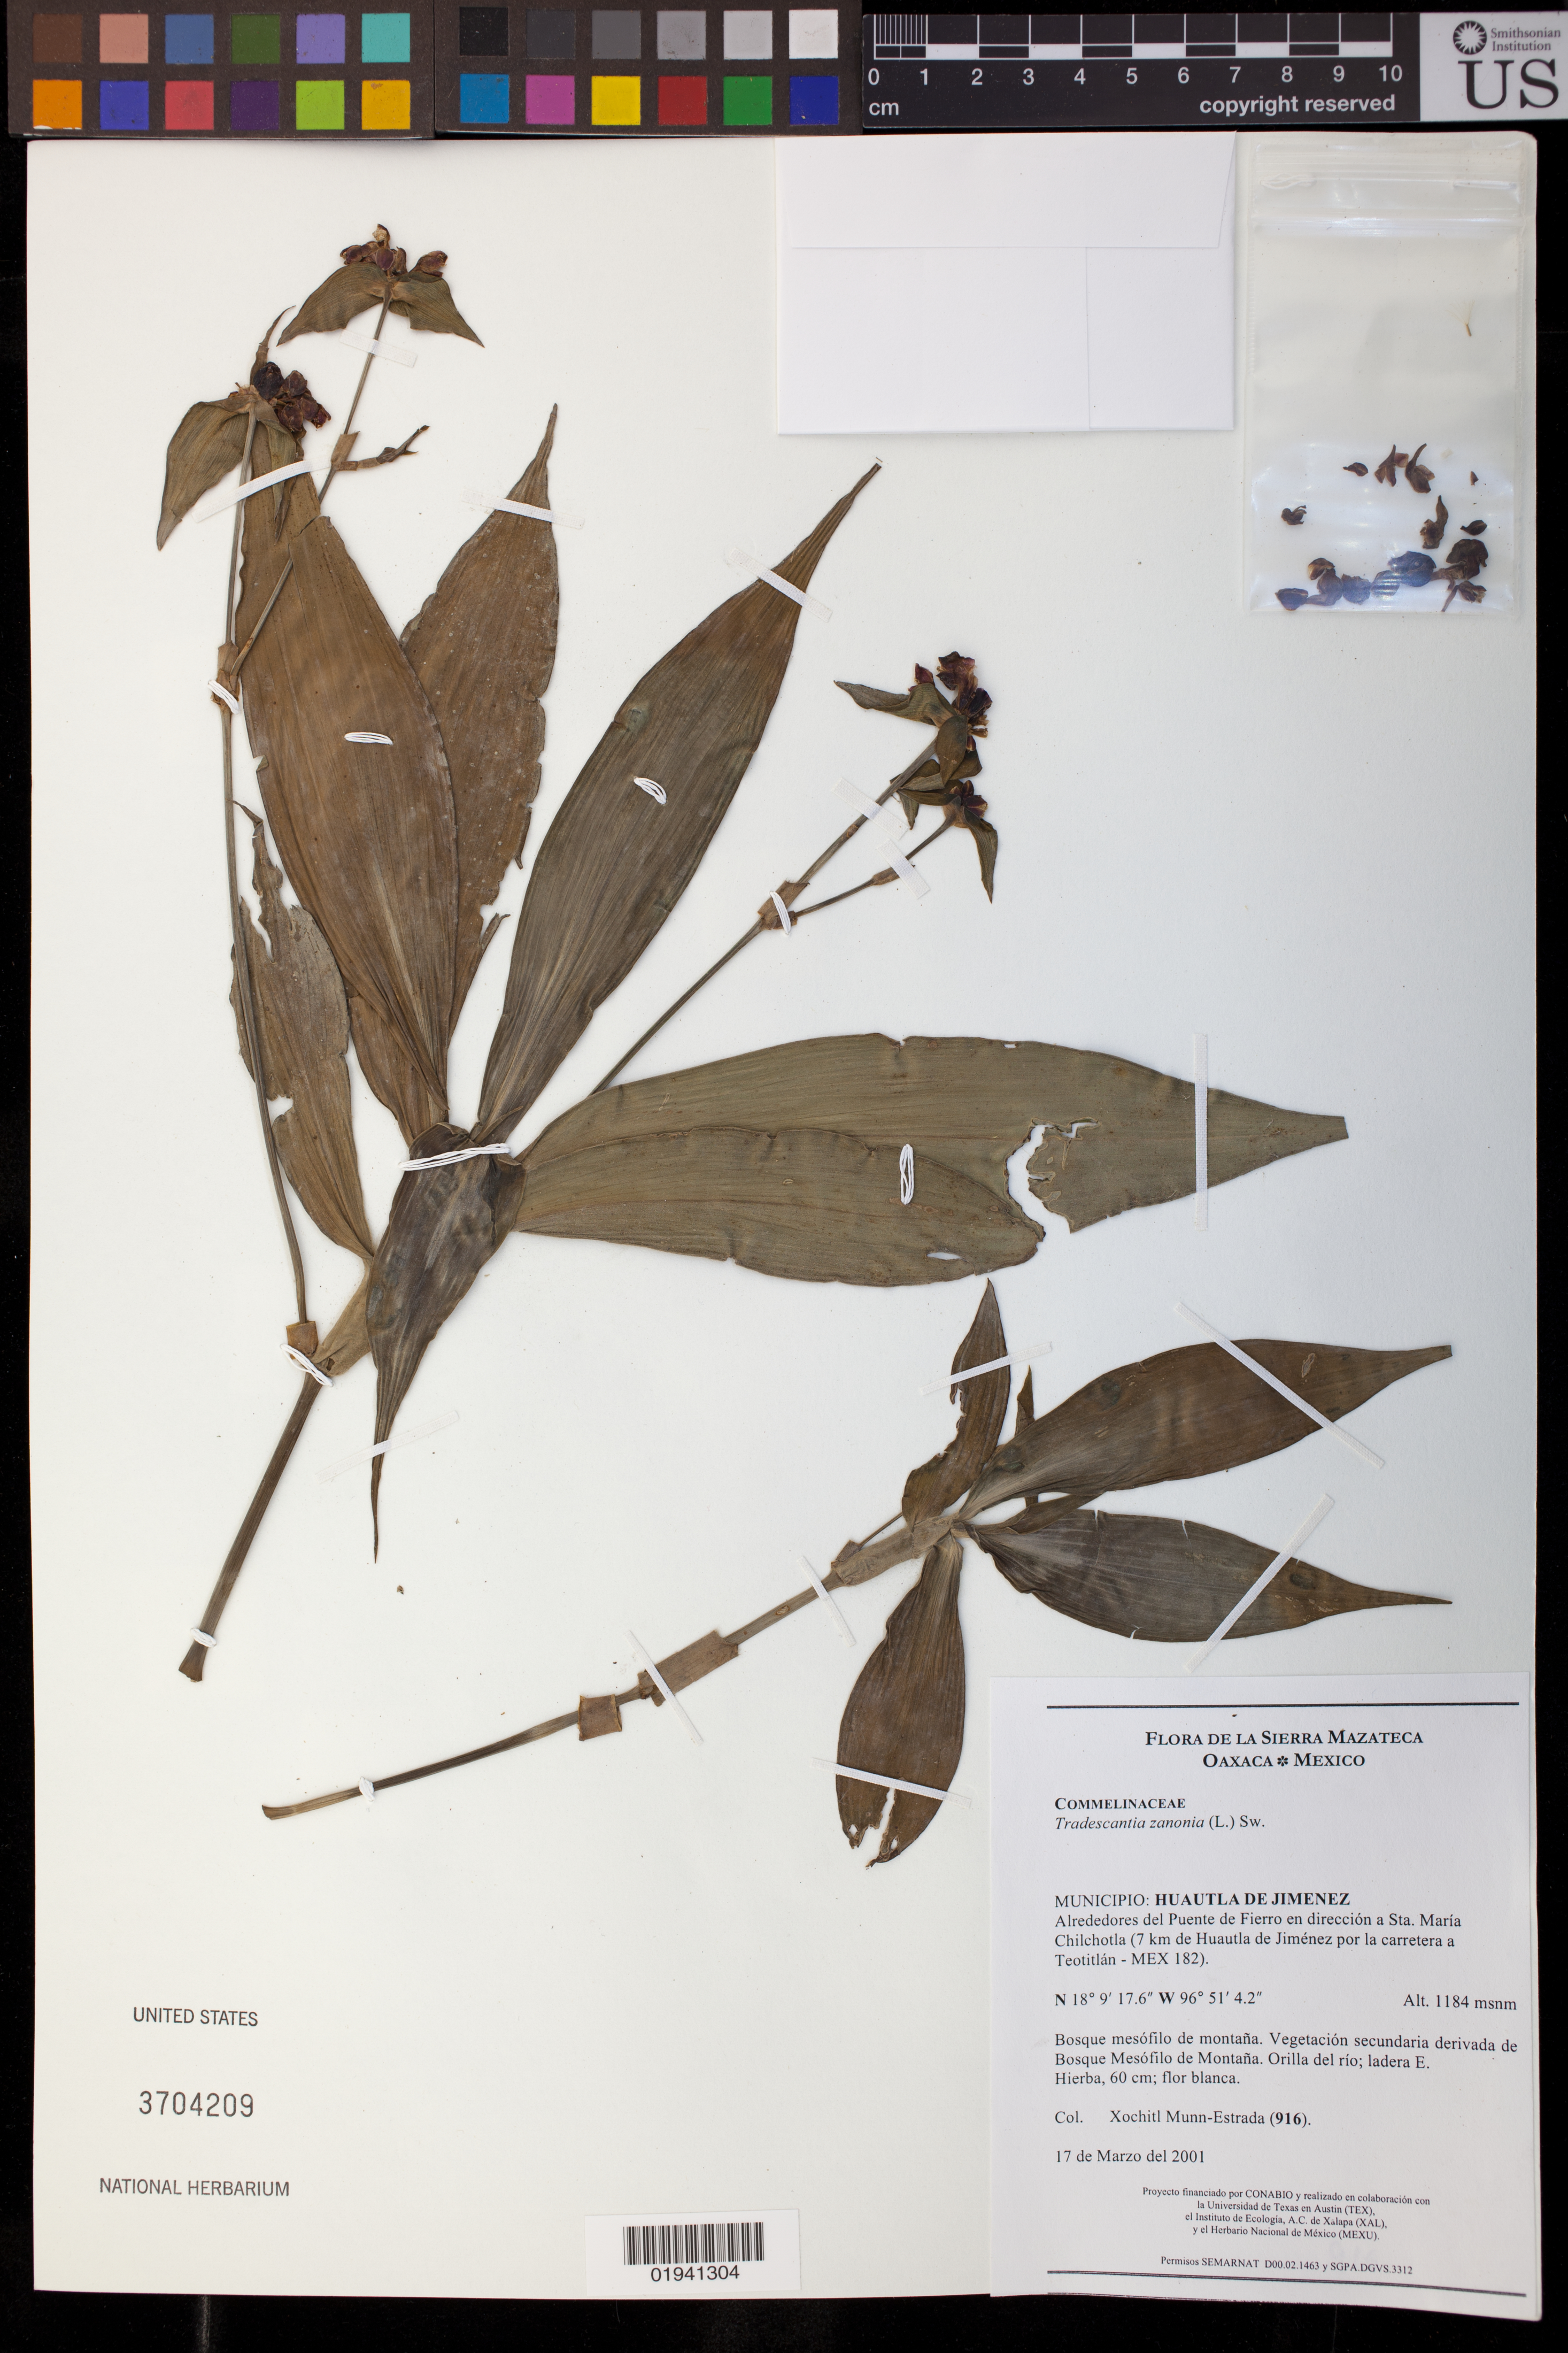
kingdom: Plantae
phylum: Tracheophyta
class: Liliopsida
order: Commelinales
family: Commelinaceae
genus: Tradescantia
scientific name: Tradescantia zanonia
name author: (L.) Sw.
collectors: X. Munn-Estrada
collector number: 916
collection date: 2001-03-17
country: Mexico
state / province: Oaxaca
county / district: Huautla de Jimenez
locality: Alrededores del Puente de Fierro en direccion a Sta. Maria Chilchotla (7km de Huautla de Jimenez por la carretera a Teotitlan - MEX 182)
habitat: Bosque mesofilo de montana. Vegetacion secundaria derivada de Bosque Mesofilo de Montana. Orilla del rio; ladera E.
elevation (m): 1184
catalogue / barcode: US 3704209